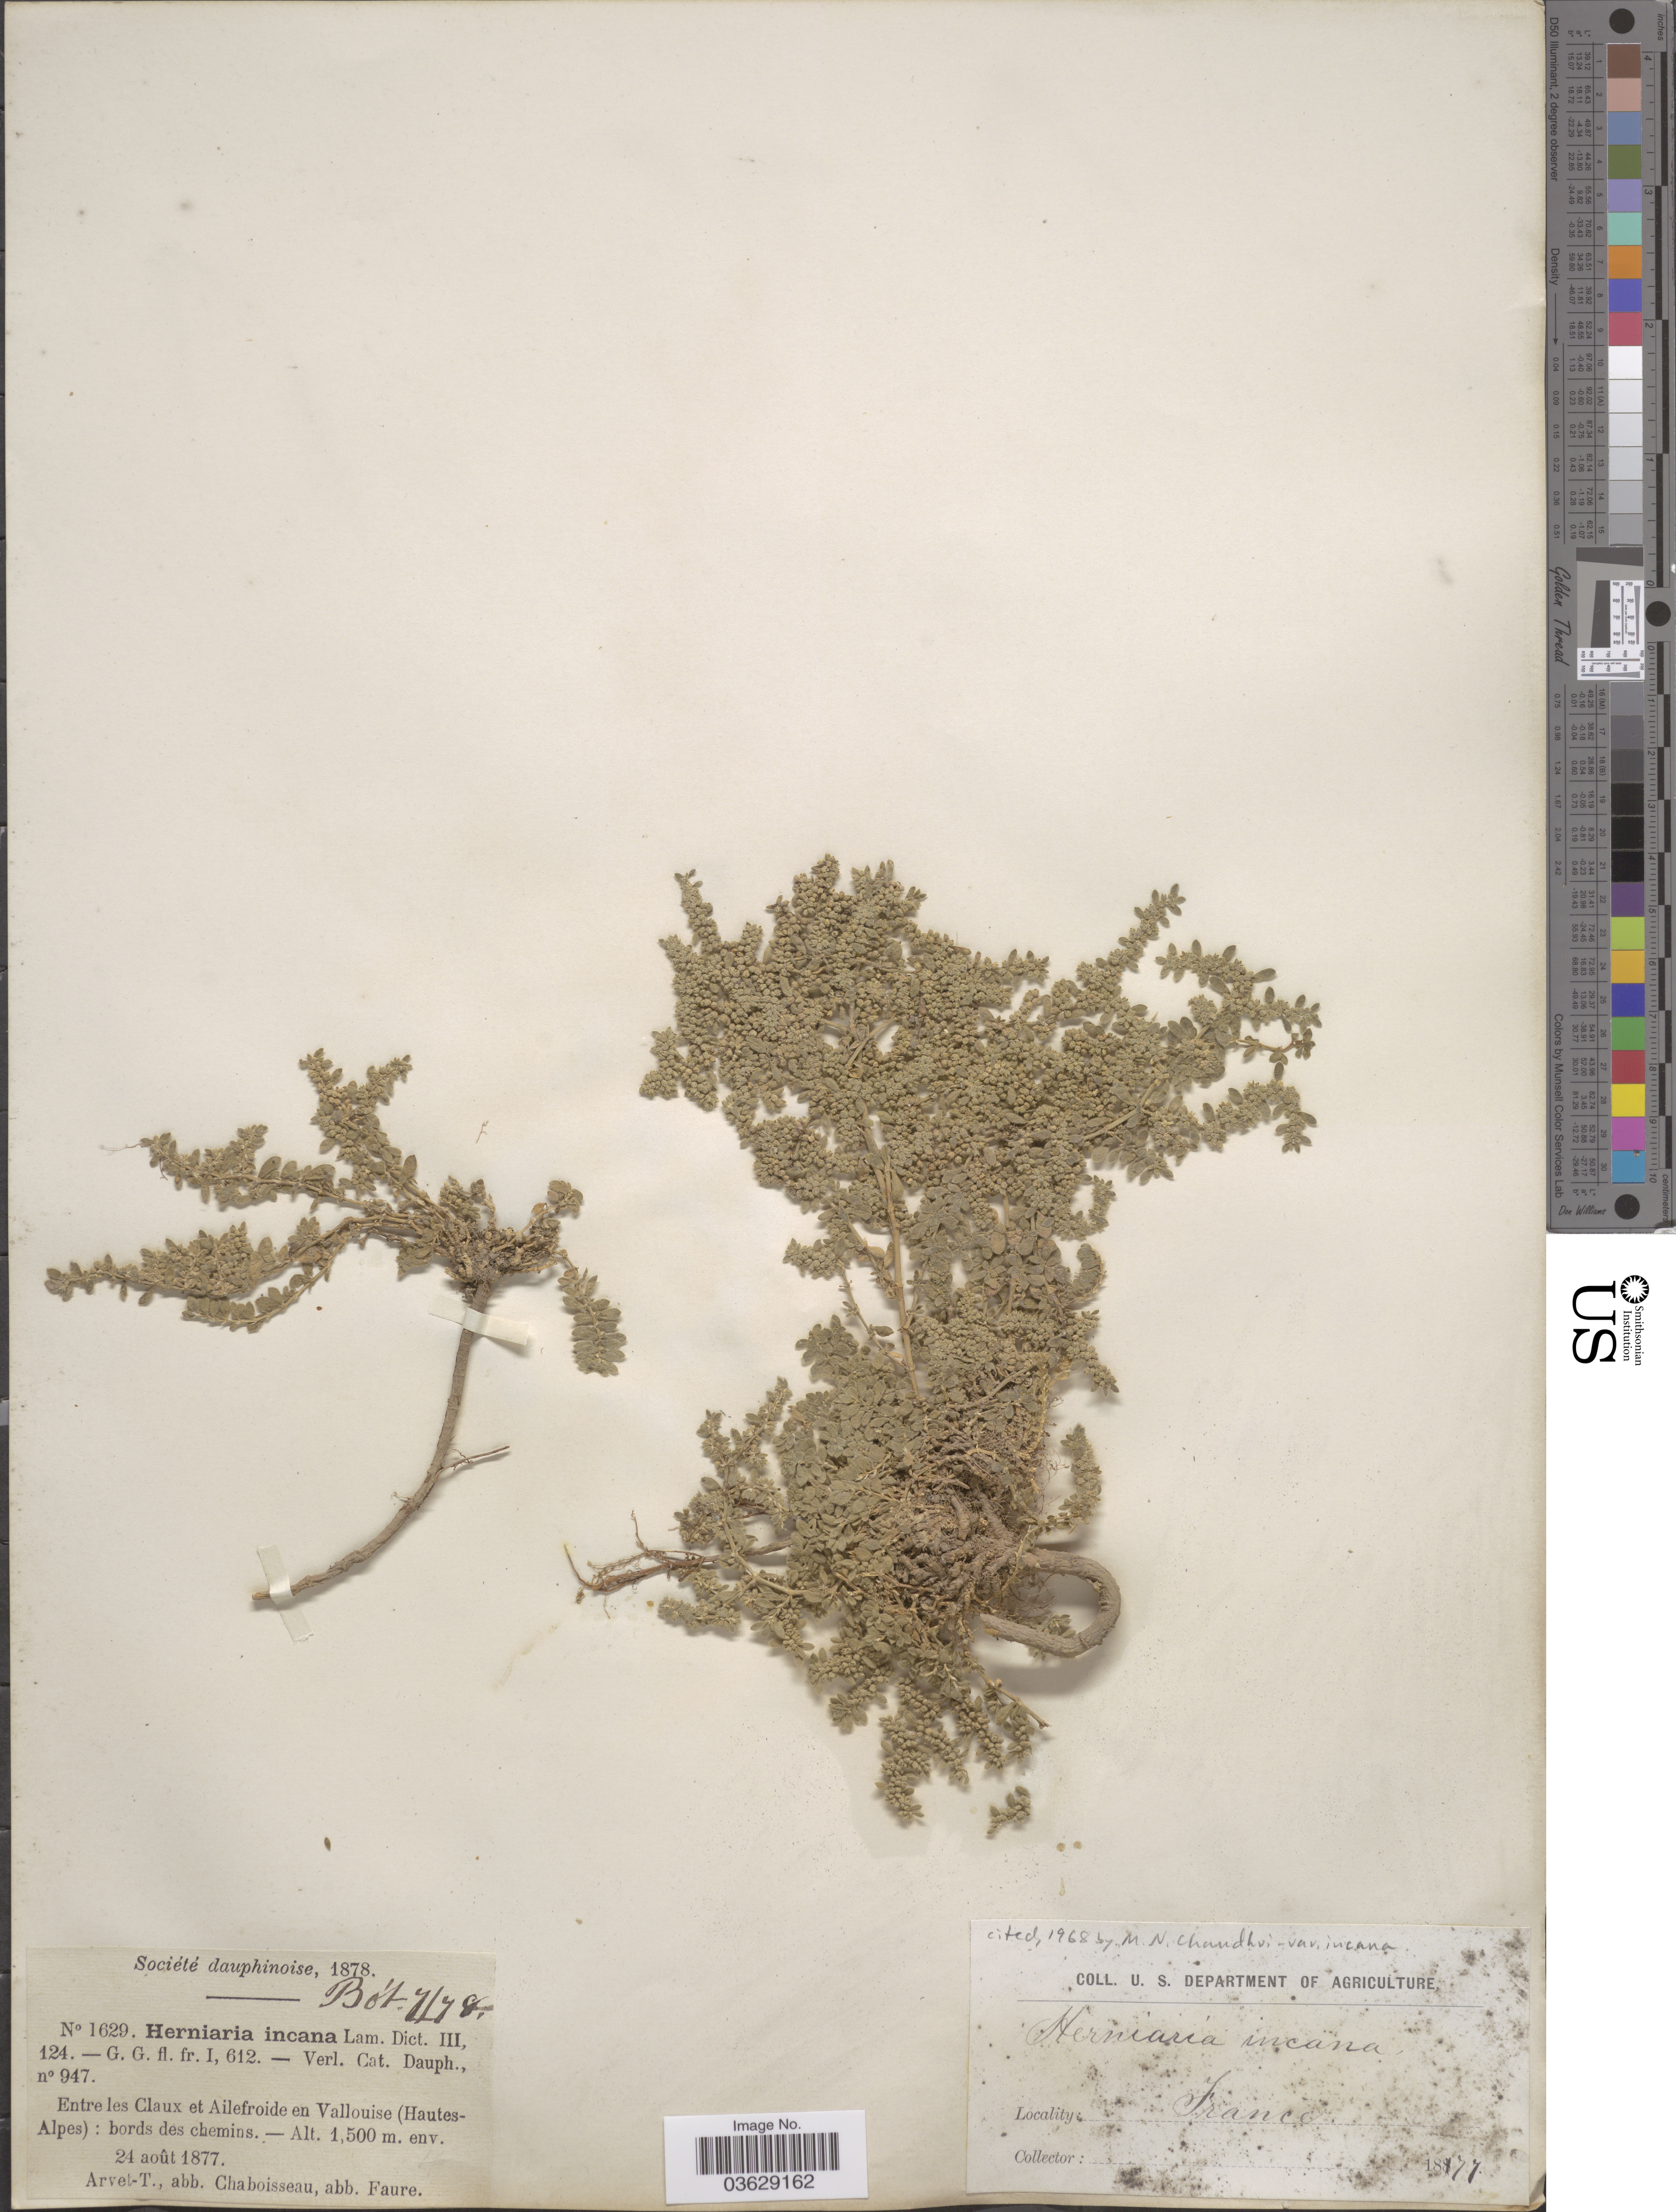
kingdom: Plantae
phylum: Tracheophyta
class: Magnoliopsida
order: Caryophyllales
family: Caryophyllaceae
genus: Herniaria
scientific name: Herniaria incana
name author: Lam.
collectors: T. Arvet, Chaboisseau & A. Faure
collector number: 1629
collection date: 1877-08-24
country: France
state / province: Provence-Alpes-Côte d'Azur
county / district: Hautes-Alpes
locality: Entre les Claux et Ailefroide en Vallouise (Hautes-Alpes): bords des chemins.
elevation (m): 1500